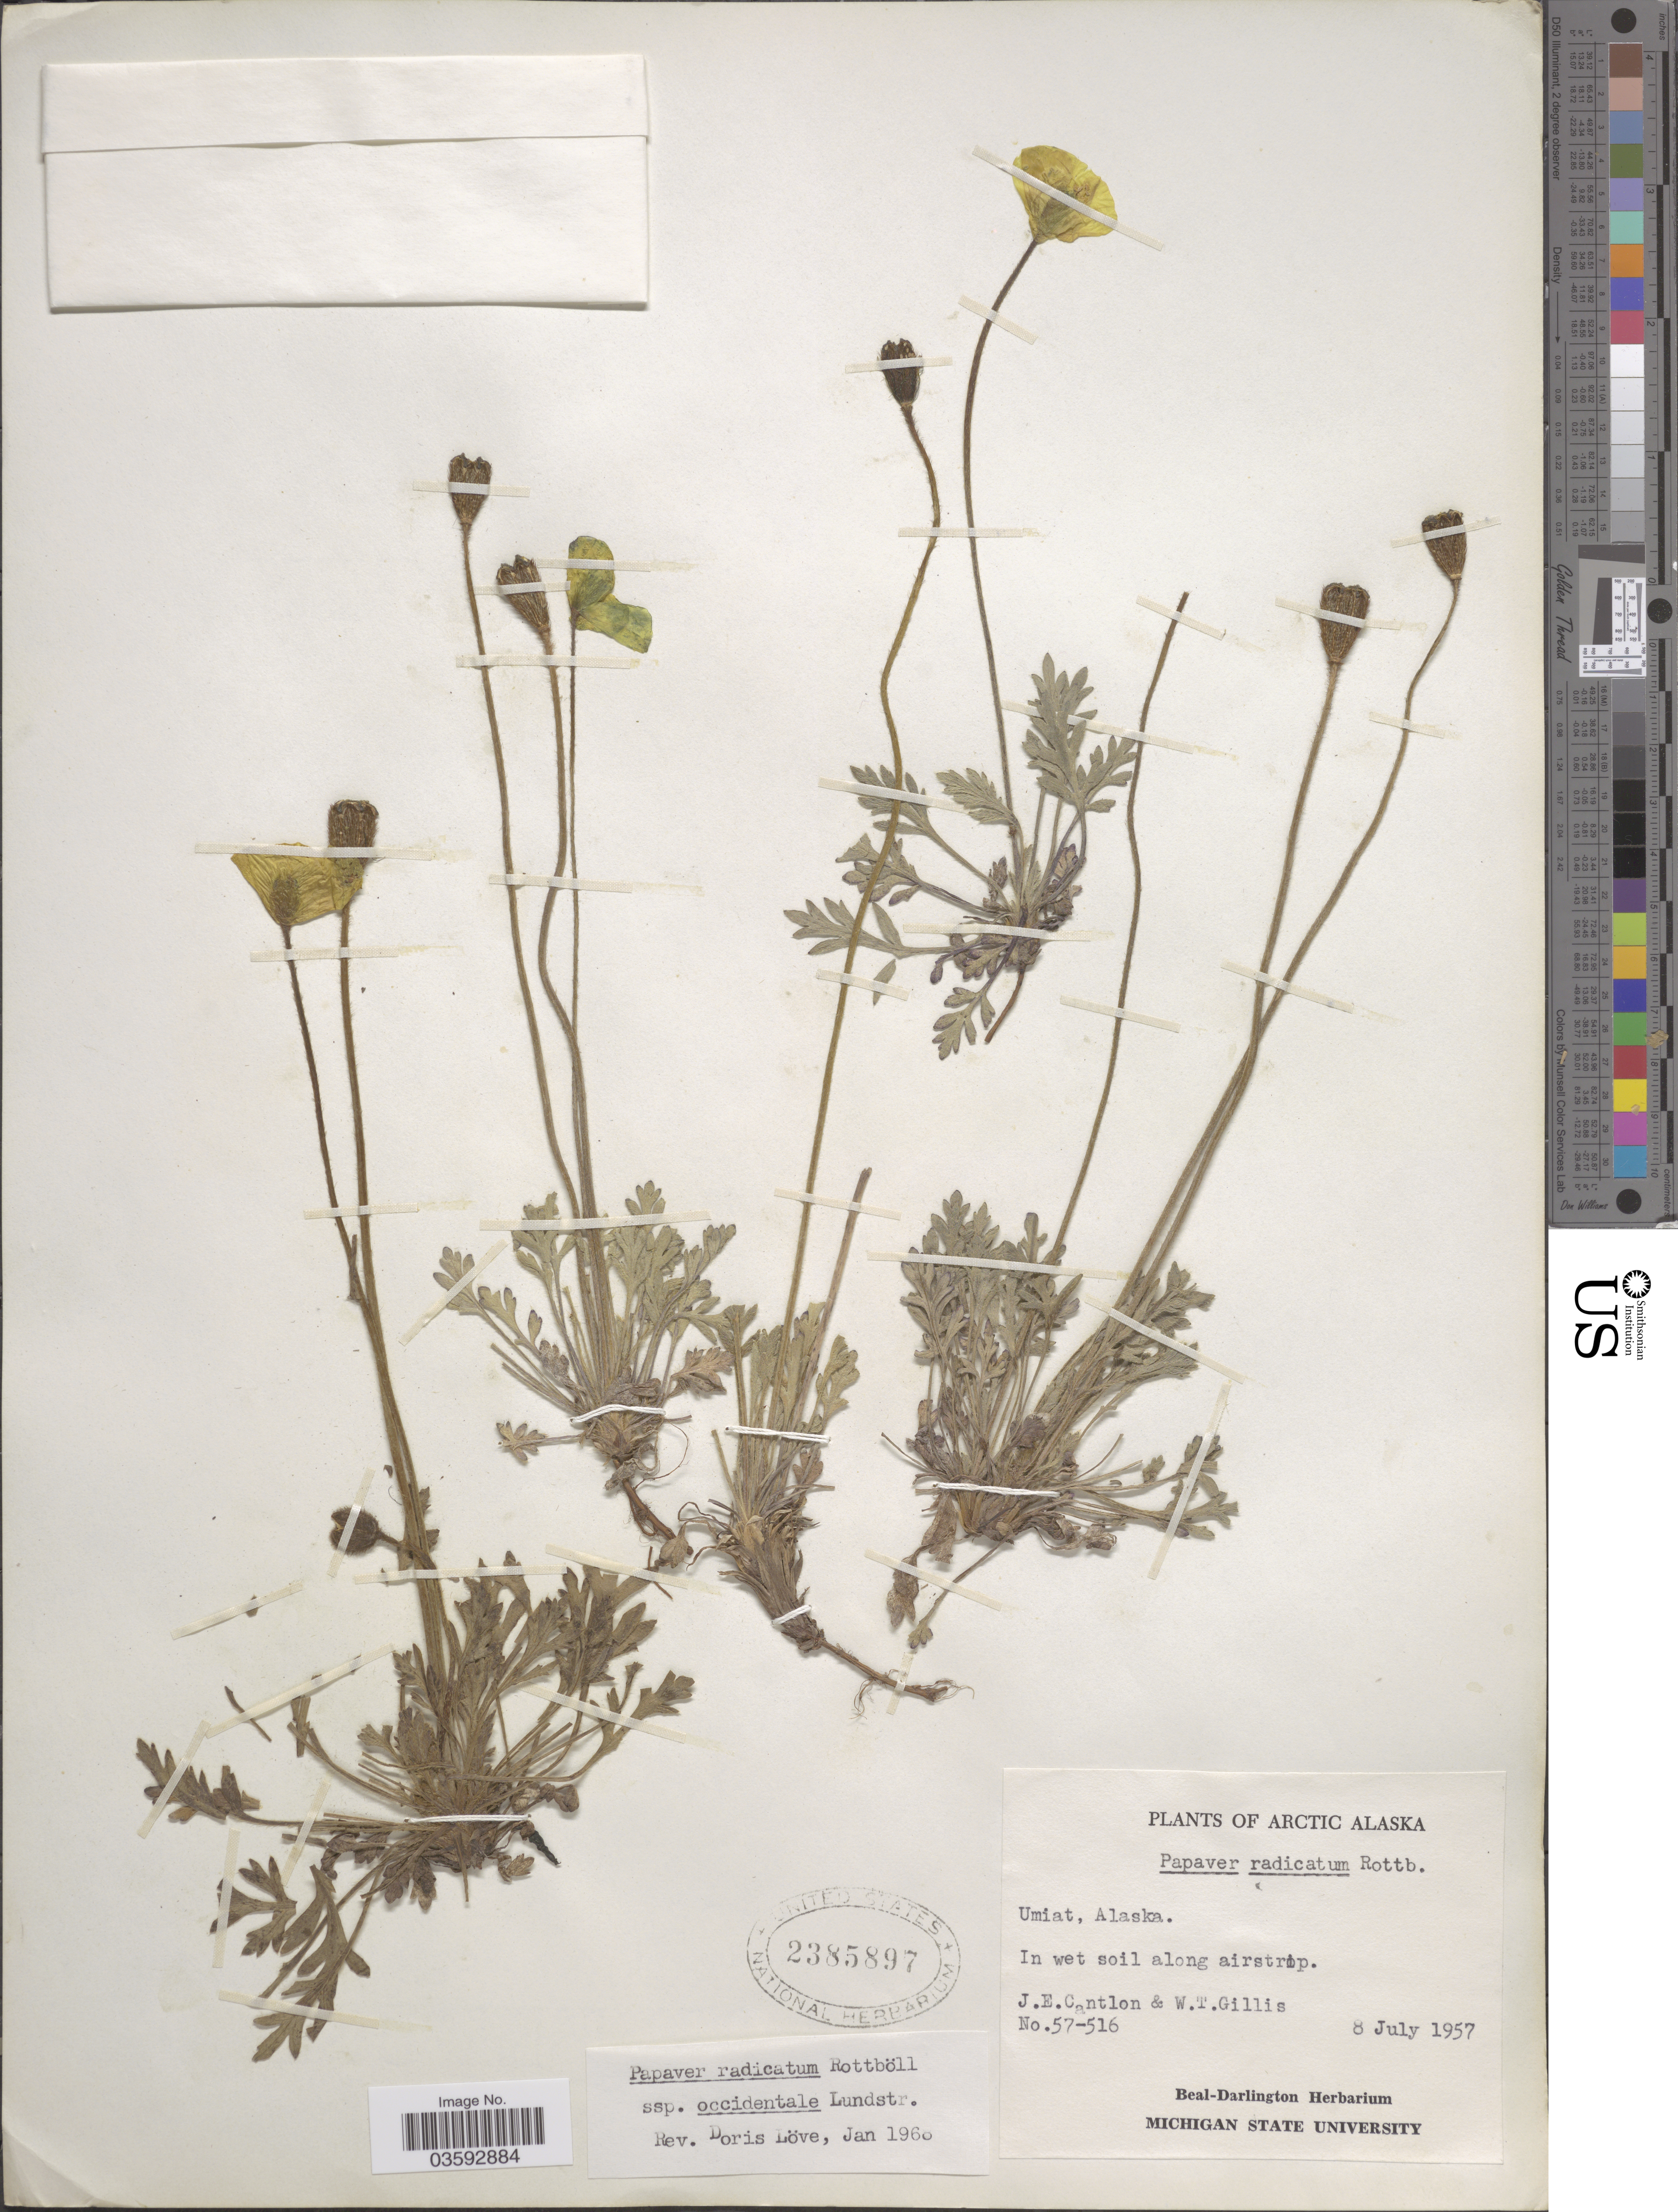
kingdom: Plantae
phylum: Tracheophyta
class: Magnoliopsida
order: Ranunculales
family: Papaveraceae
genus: Papaver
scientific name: Papaver radicatum subsp. occidentale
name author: Lundstr.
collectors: J. Cantlon & W. T. Gillis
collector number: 57-516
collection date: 1957-07-08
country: United States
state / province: Alaska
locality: Arctic Alaska. Umiat. In wel soil along airstrip.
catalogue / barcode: US 2385897